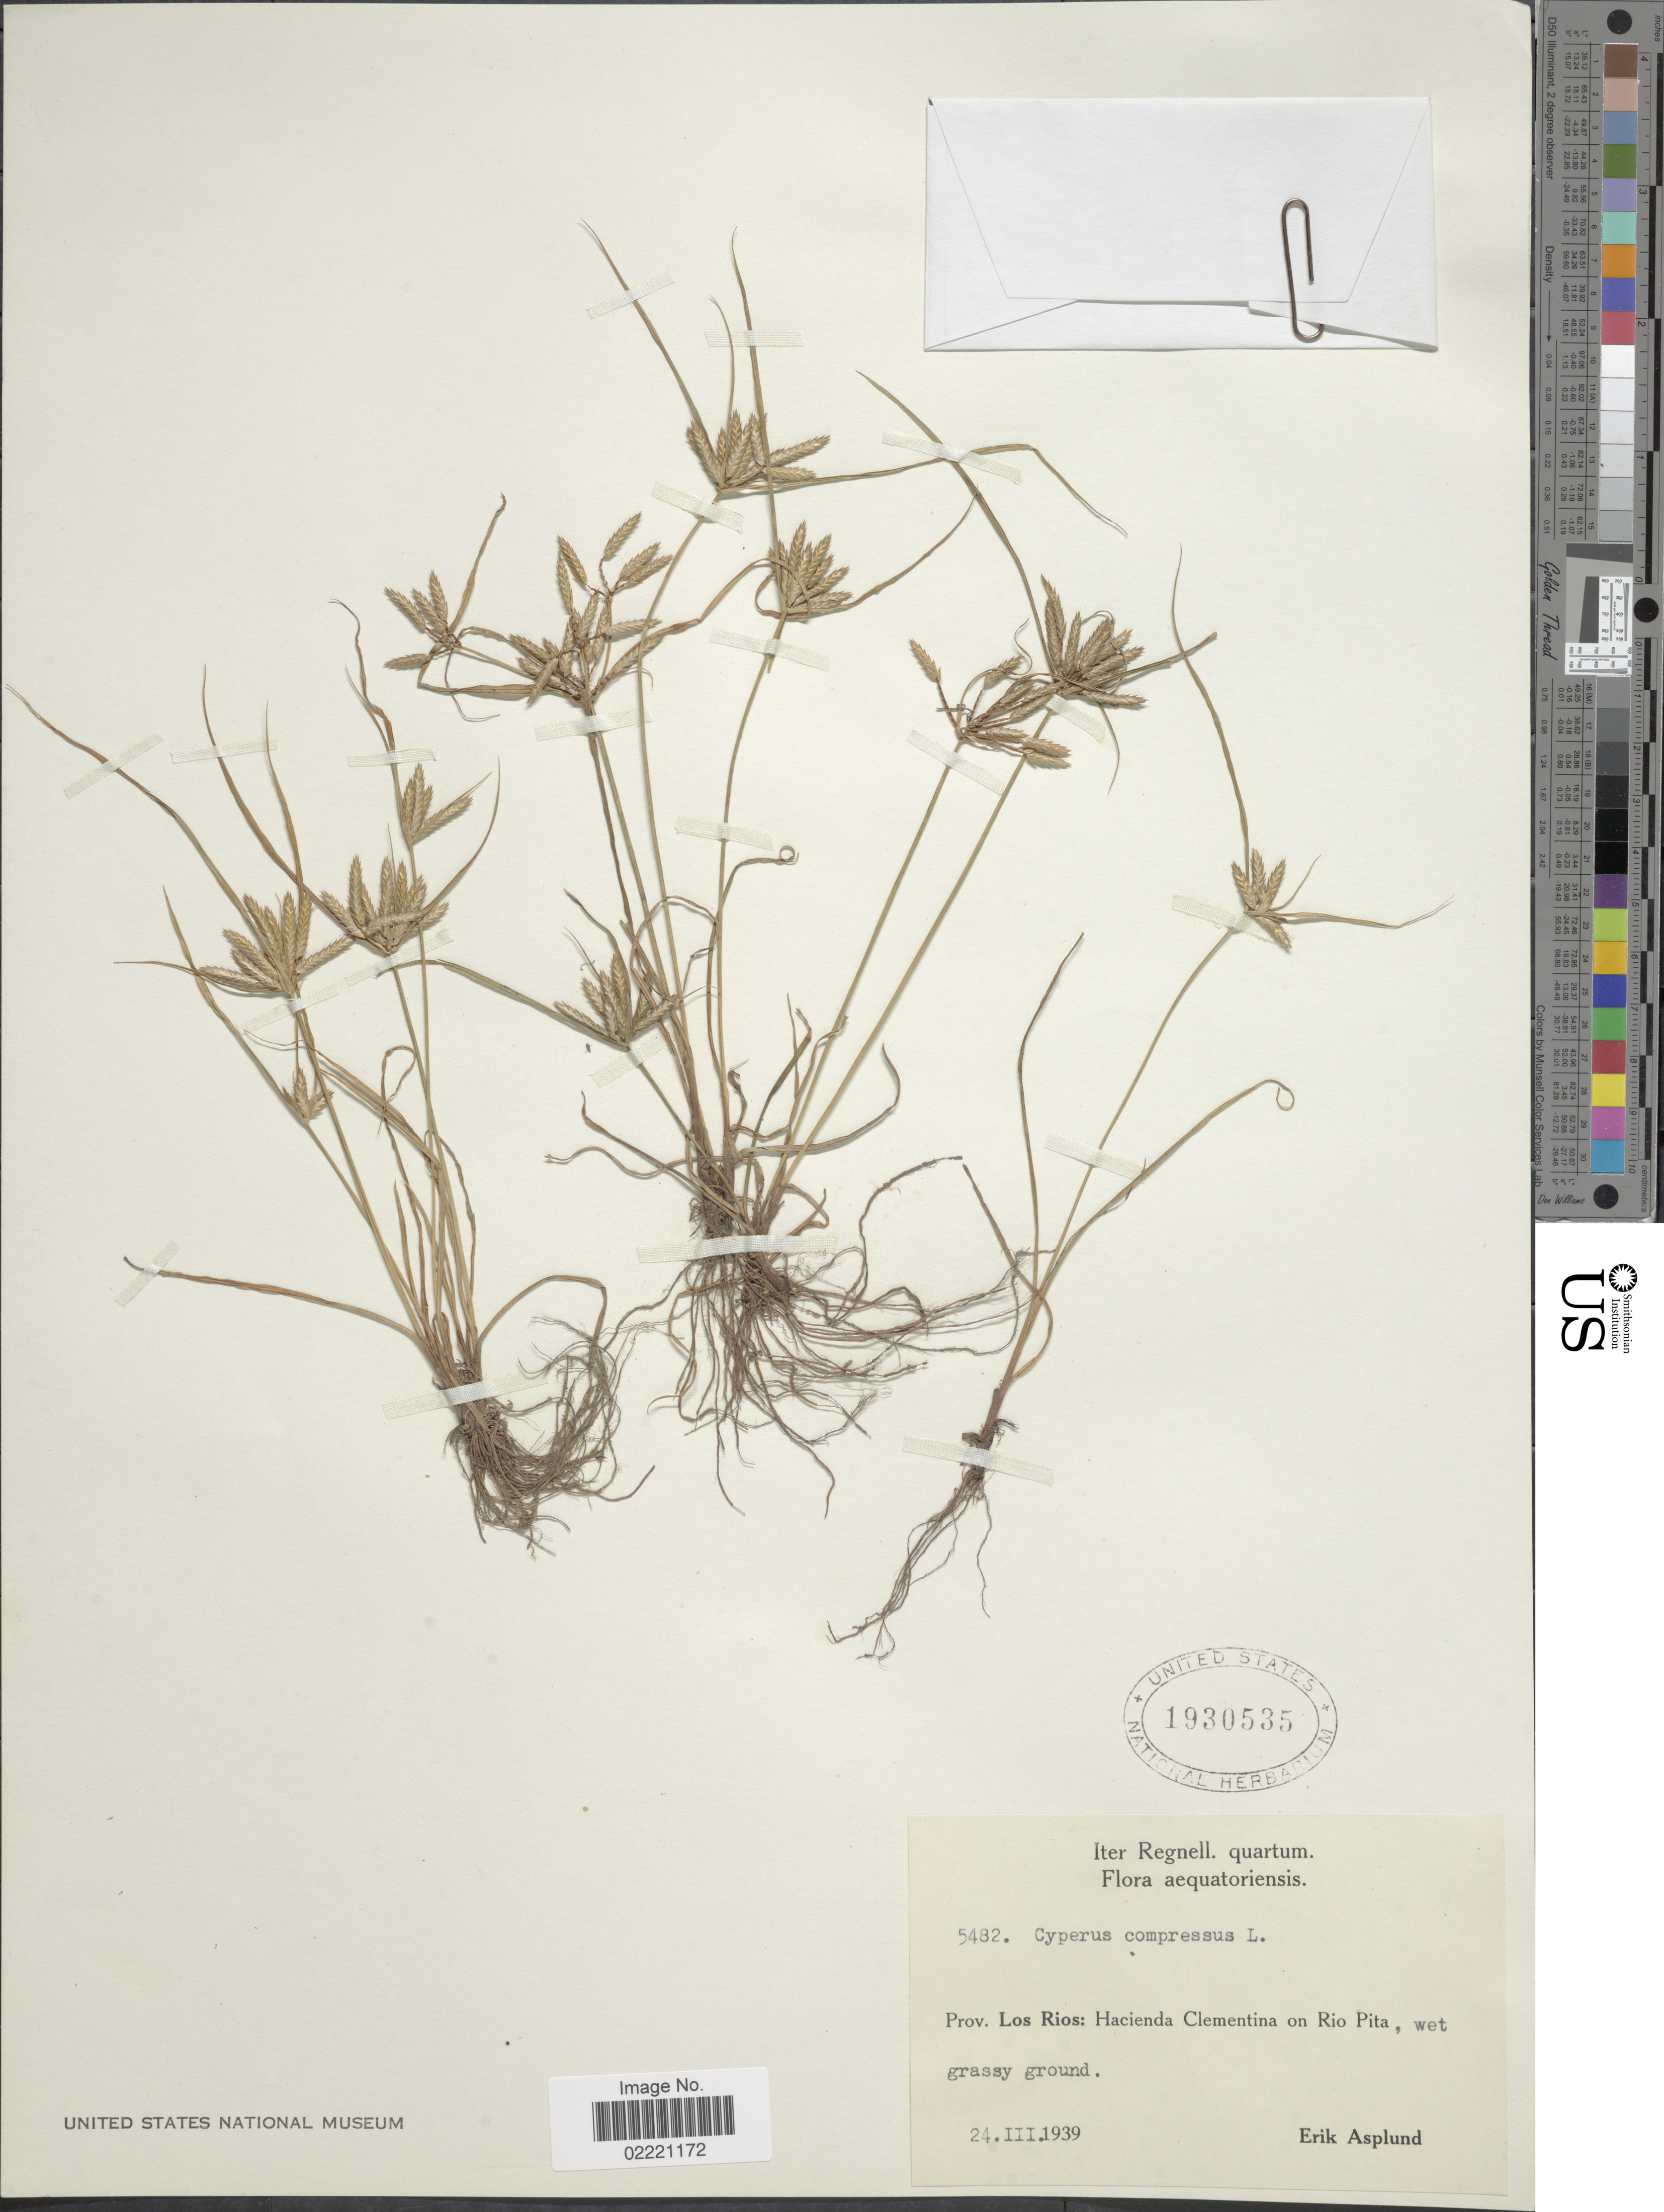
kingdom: Plantae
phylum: Tracheophyta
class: Liliopsida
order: Poales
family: Cyperaceae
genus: Cyperus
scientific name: Cyperus compressus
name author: L.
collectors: E. Asplund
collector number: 5482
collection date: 1939-03-24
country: Ecuador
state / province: Los Ríos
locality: Hacienda Clementina on Rio Pita, wet grassy ground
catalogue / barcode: US 1930535